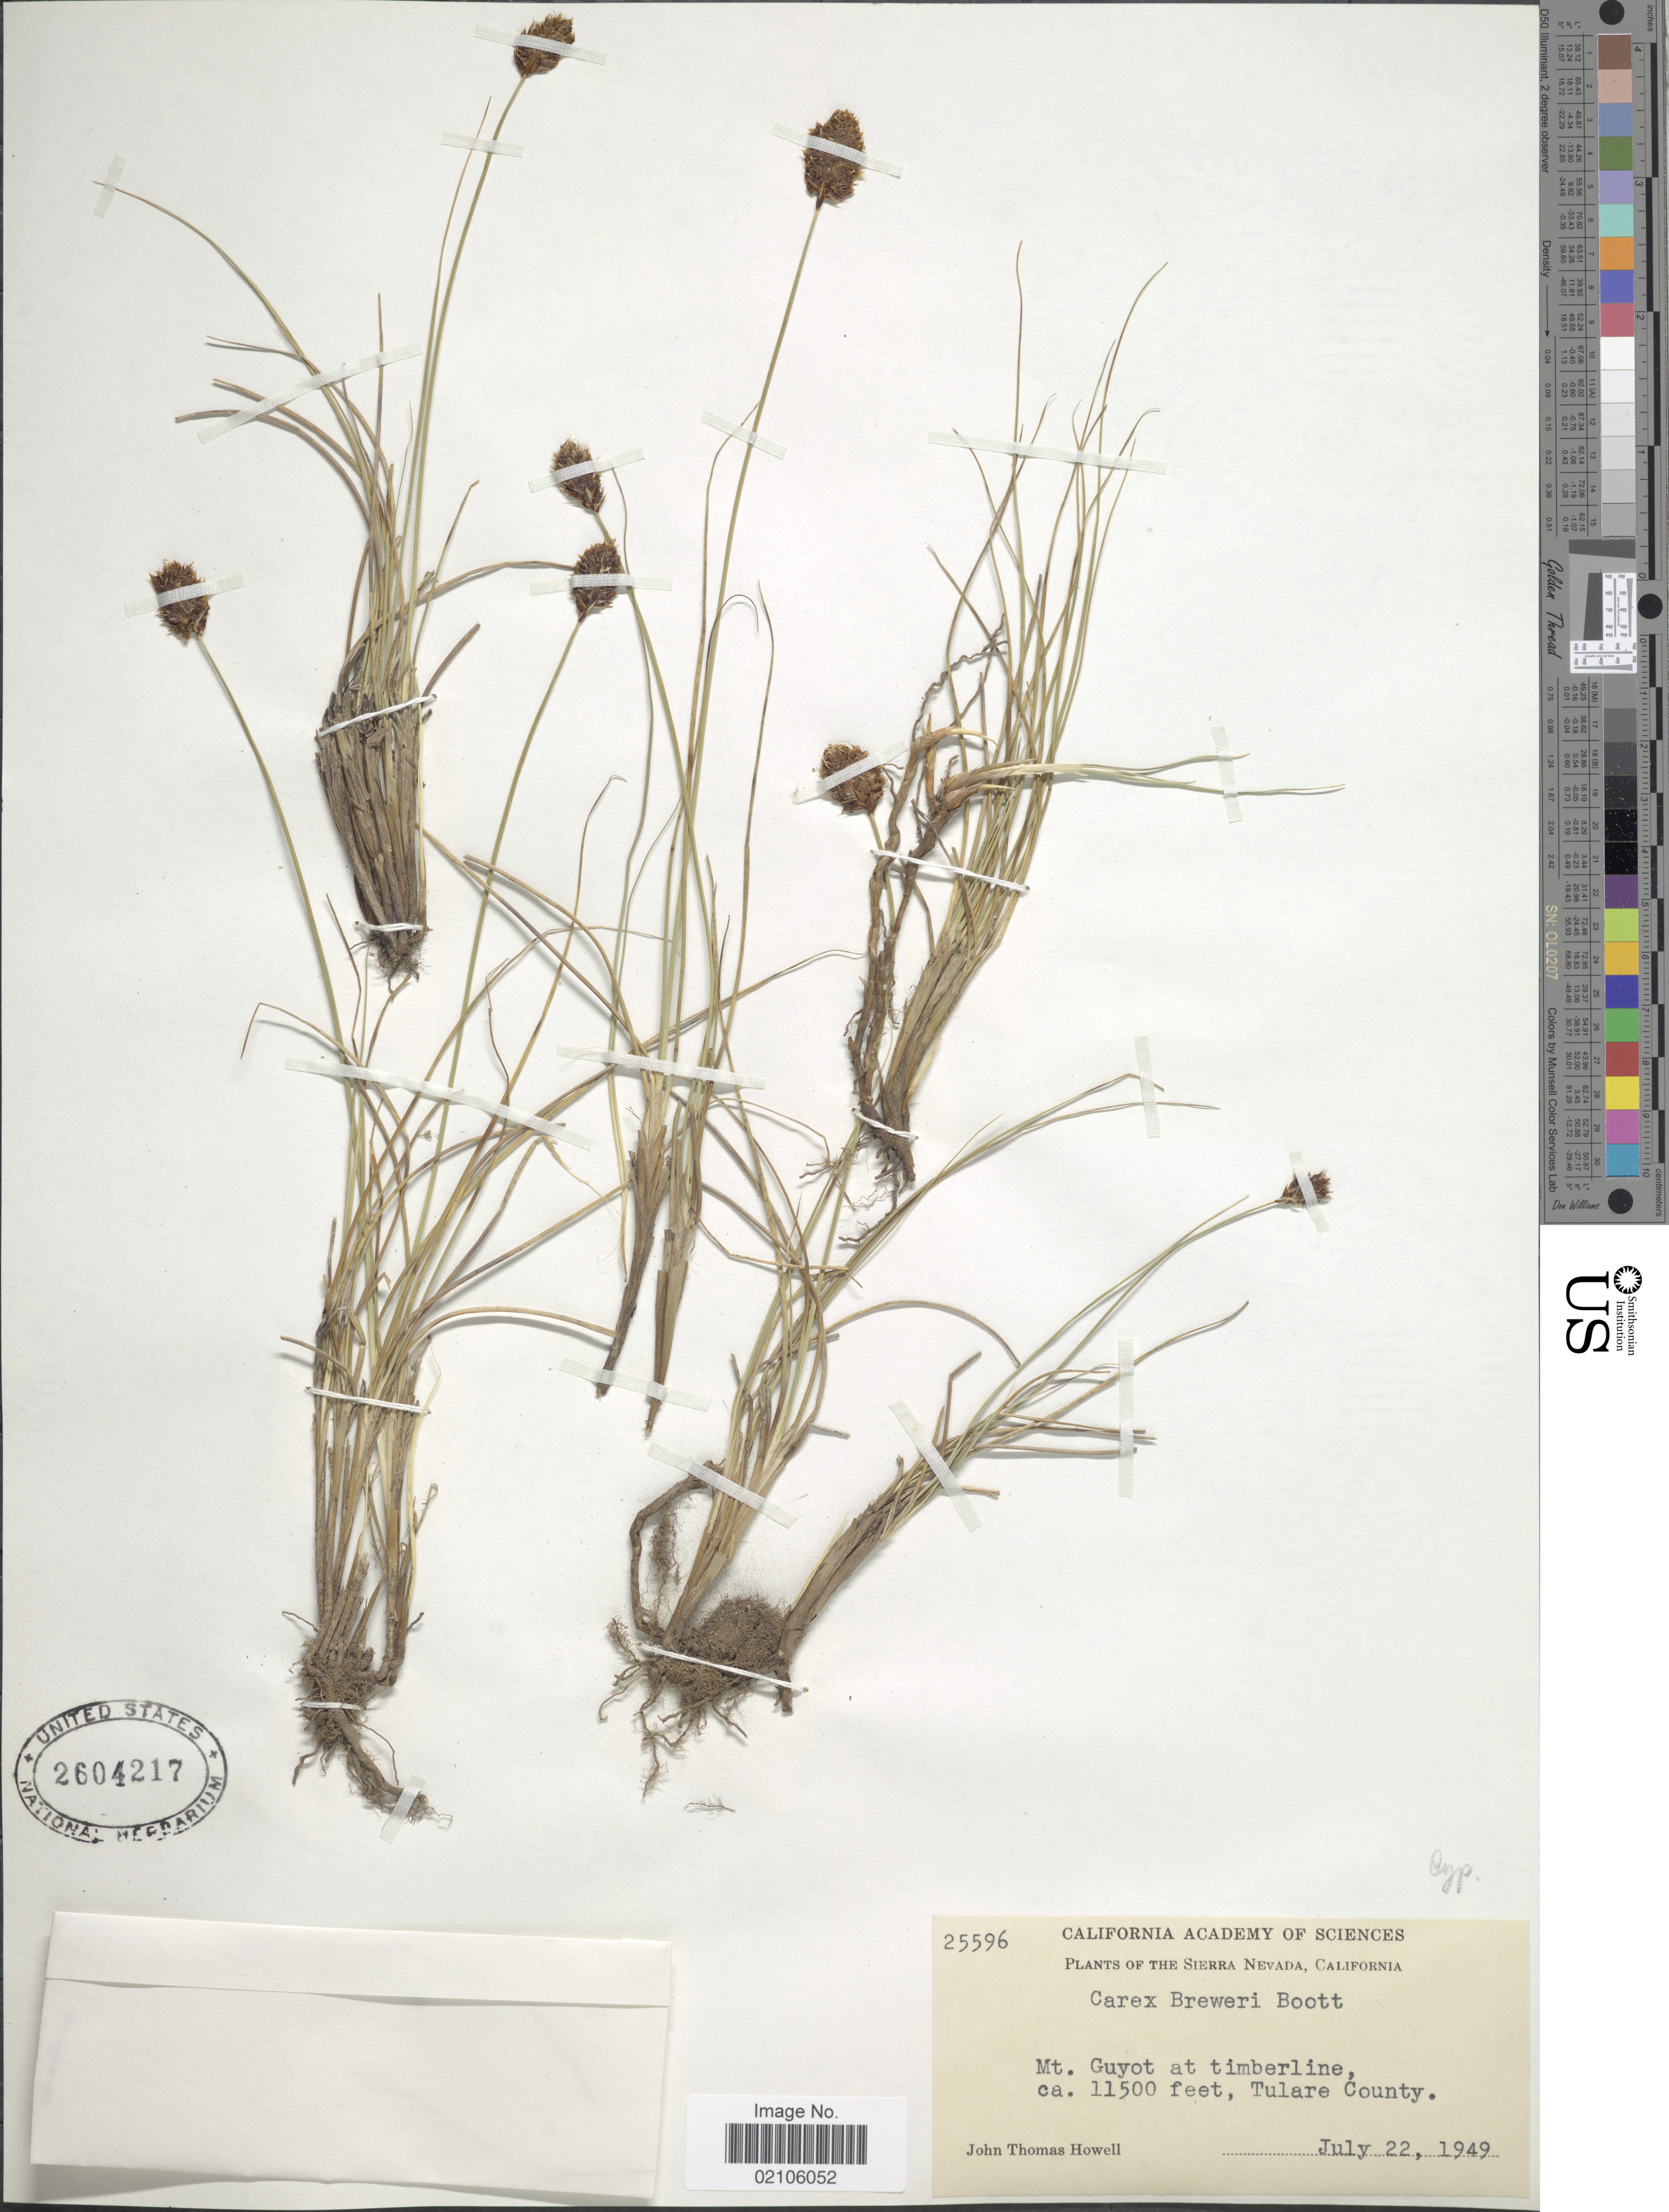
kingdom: Plantae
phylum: Tracheophyta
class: Liliopsida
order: Poales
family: Cyperaceae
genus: Carex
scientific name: Carex breweri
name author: Boott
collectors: J. T. Howell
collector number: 25596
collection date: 1949-07-22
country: United States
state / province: California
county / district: Tulare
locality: The Sierra Nevada, Mt Guyot at timberline, Tulare County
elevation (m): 3505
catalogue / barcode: US 2604217